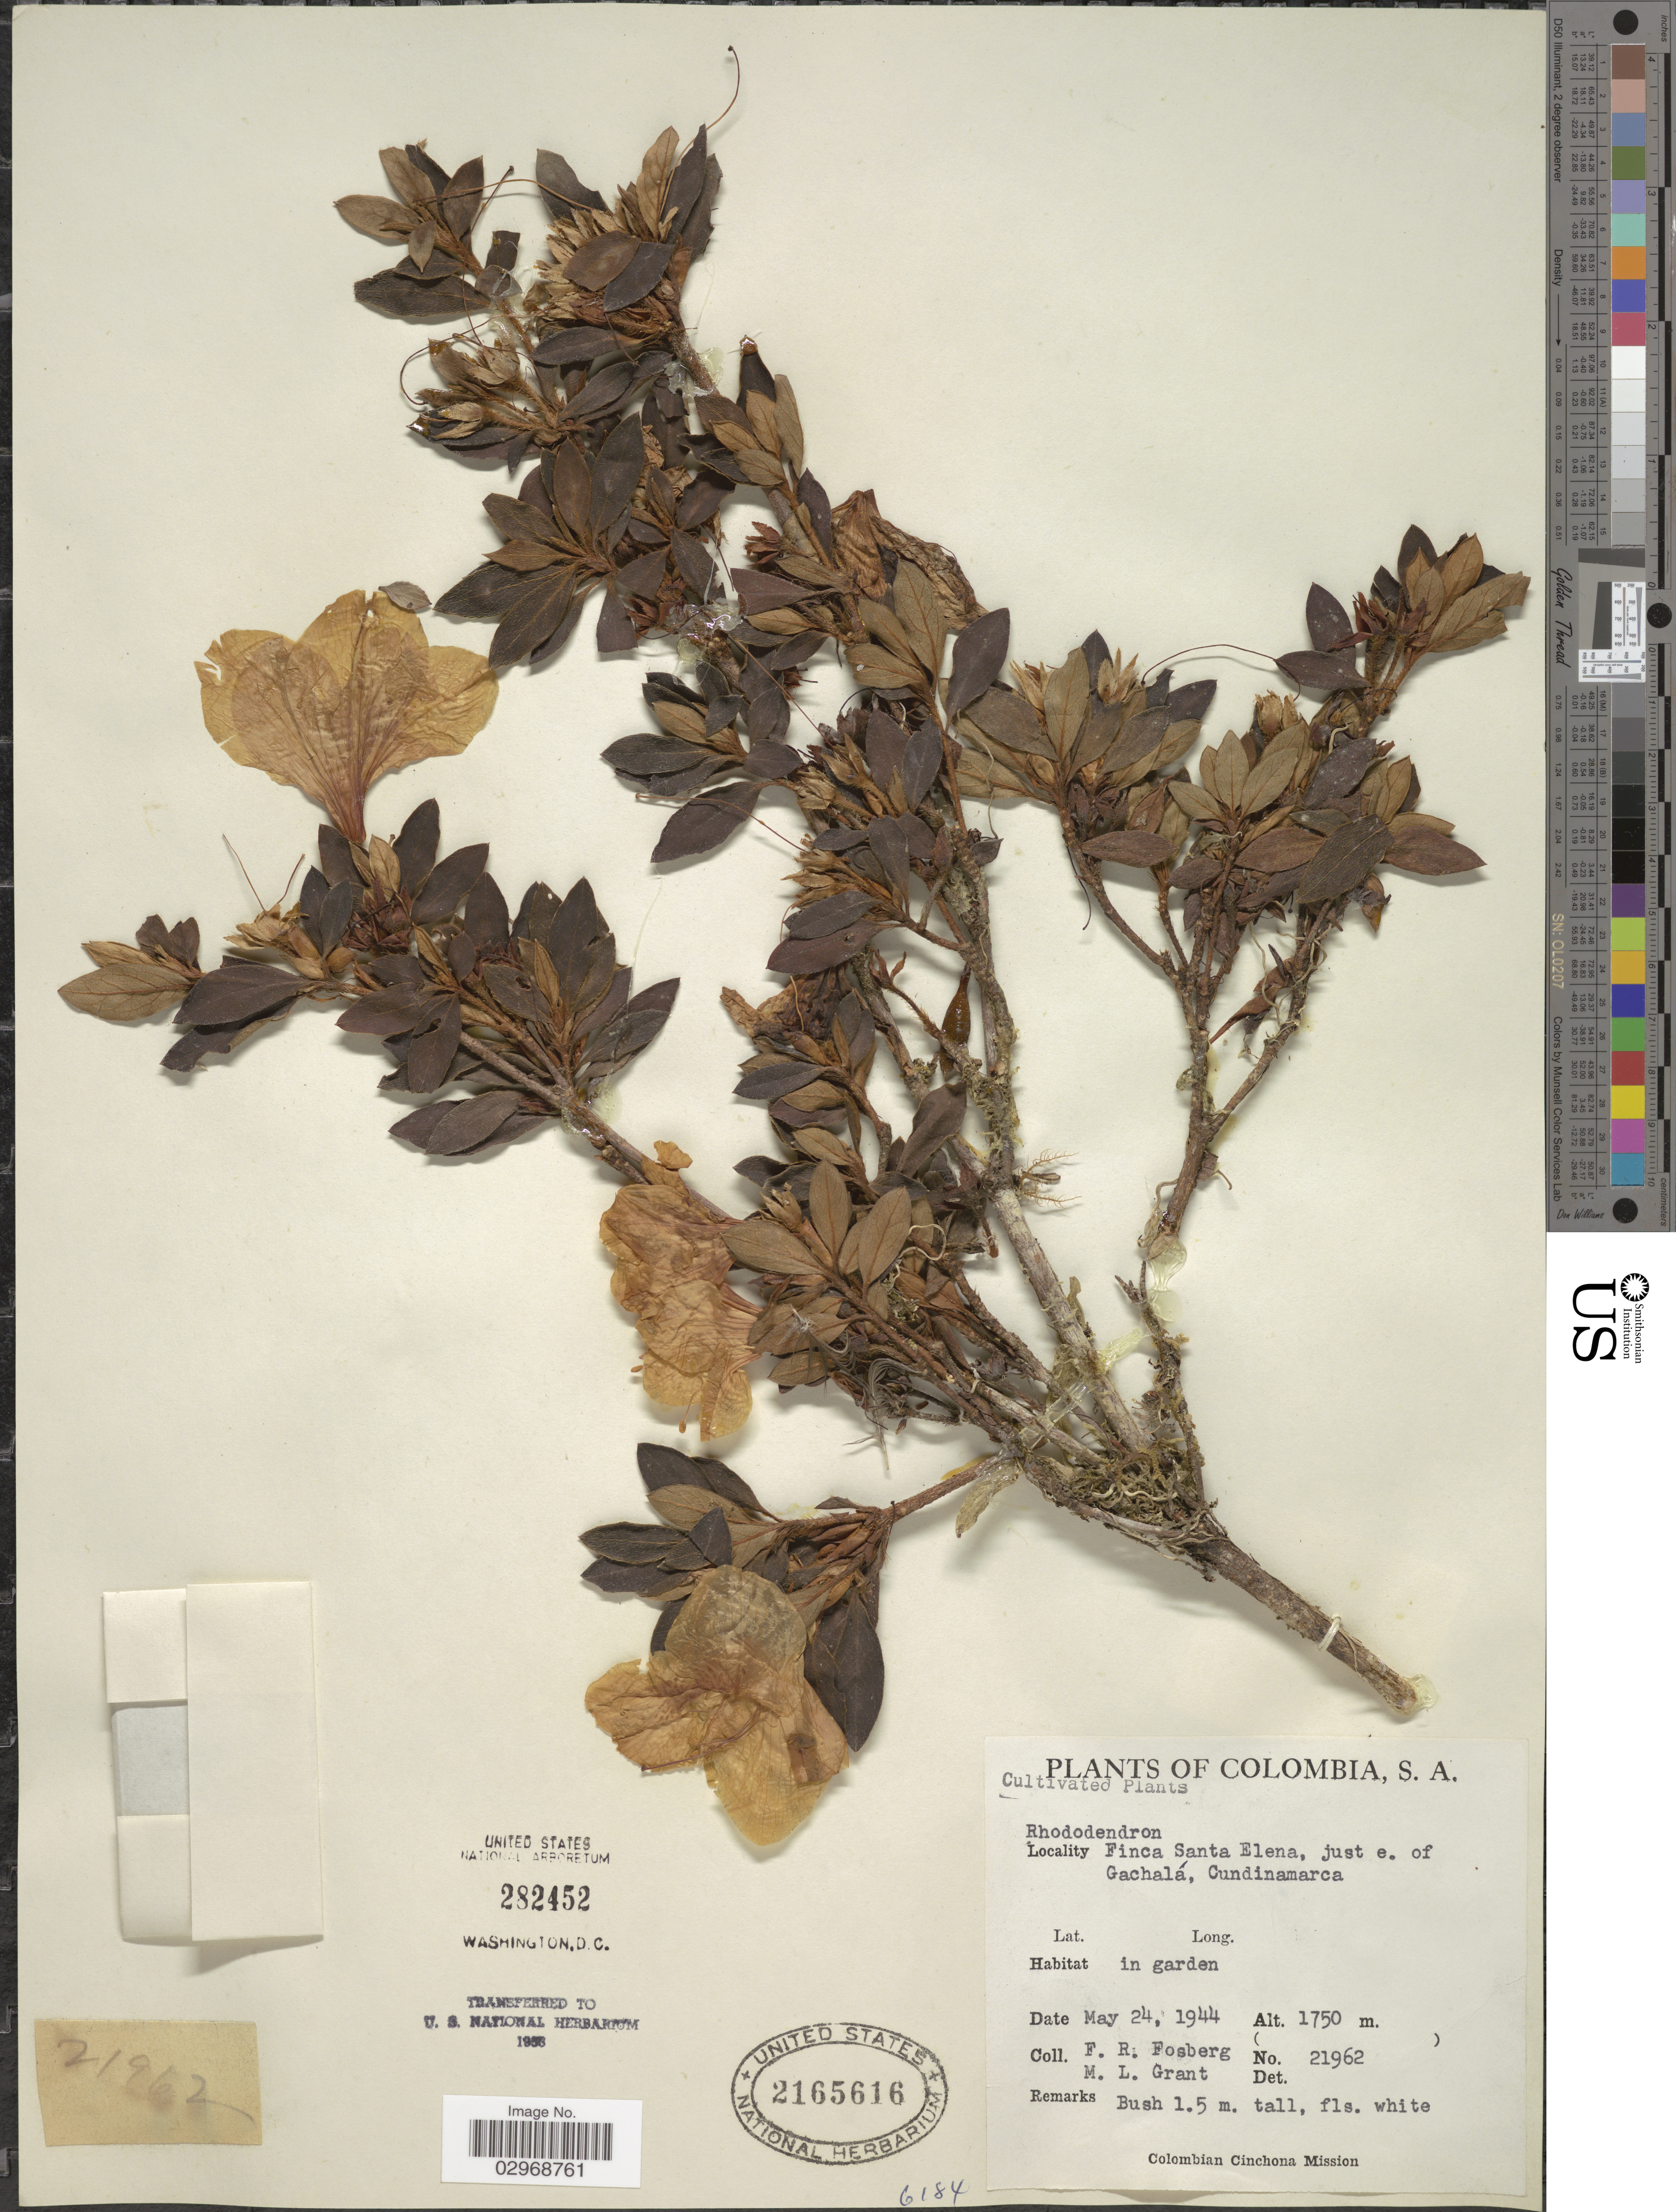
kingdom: Plantae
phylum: Tracheophyta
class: Magnoliopsida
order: Ericales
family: Ericaceae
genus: Rhododendron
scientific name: Rhododendron indicum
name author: (L.) Sweet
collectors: F. R. Fosberg & M. L. Grant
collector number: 21962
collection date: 1944-05-24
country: Colombia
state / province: Cundinamarca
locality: Finca Santa Elena, just e. of Gachalá.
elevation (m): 1750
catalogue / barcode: US 2165616